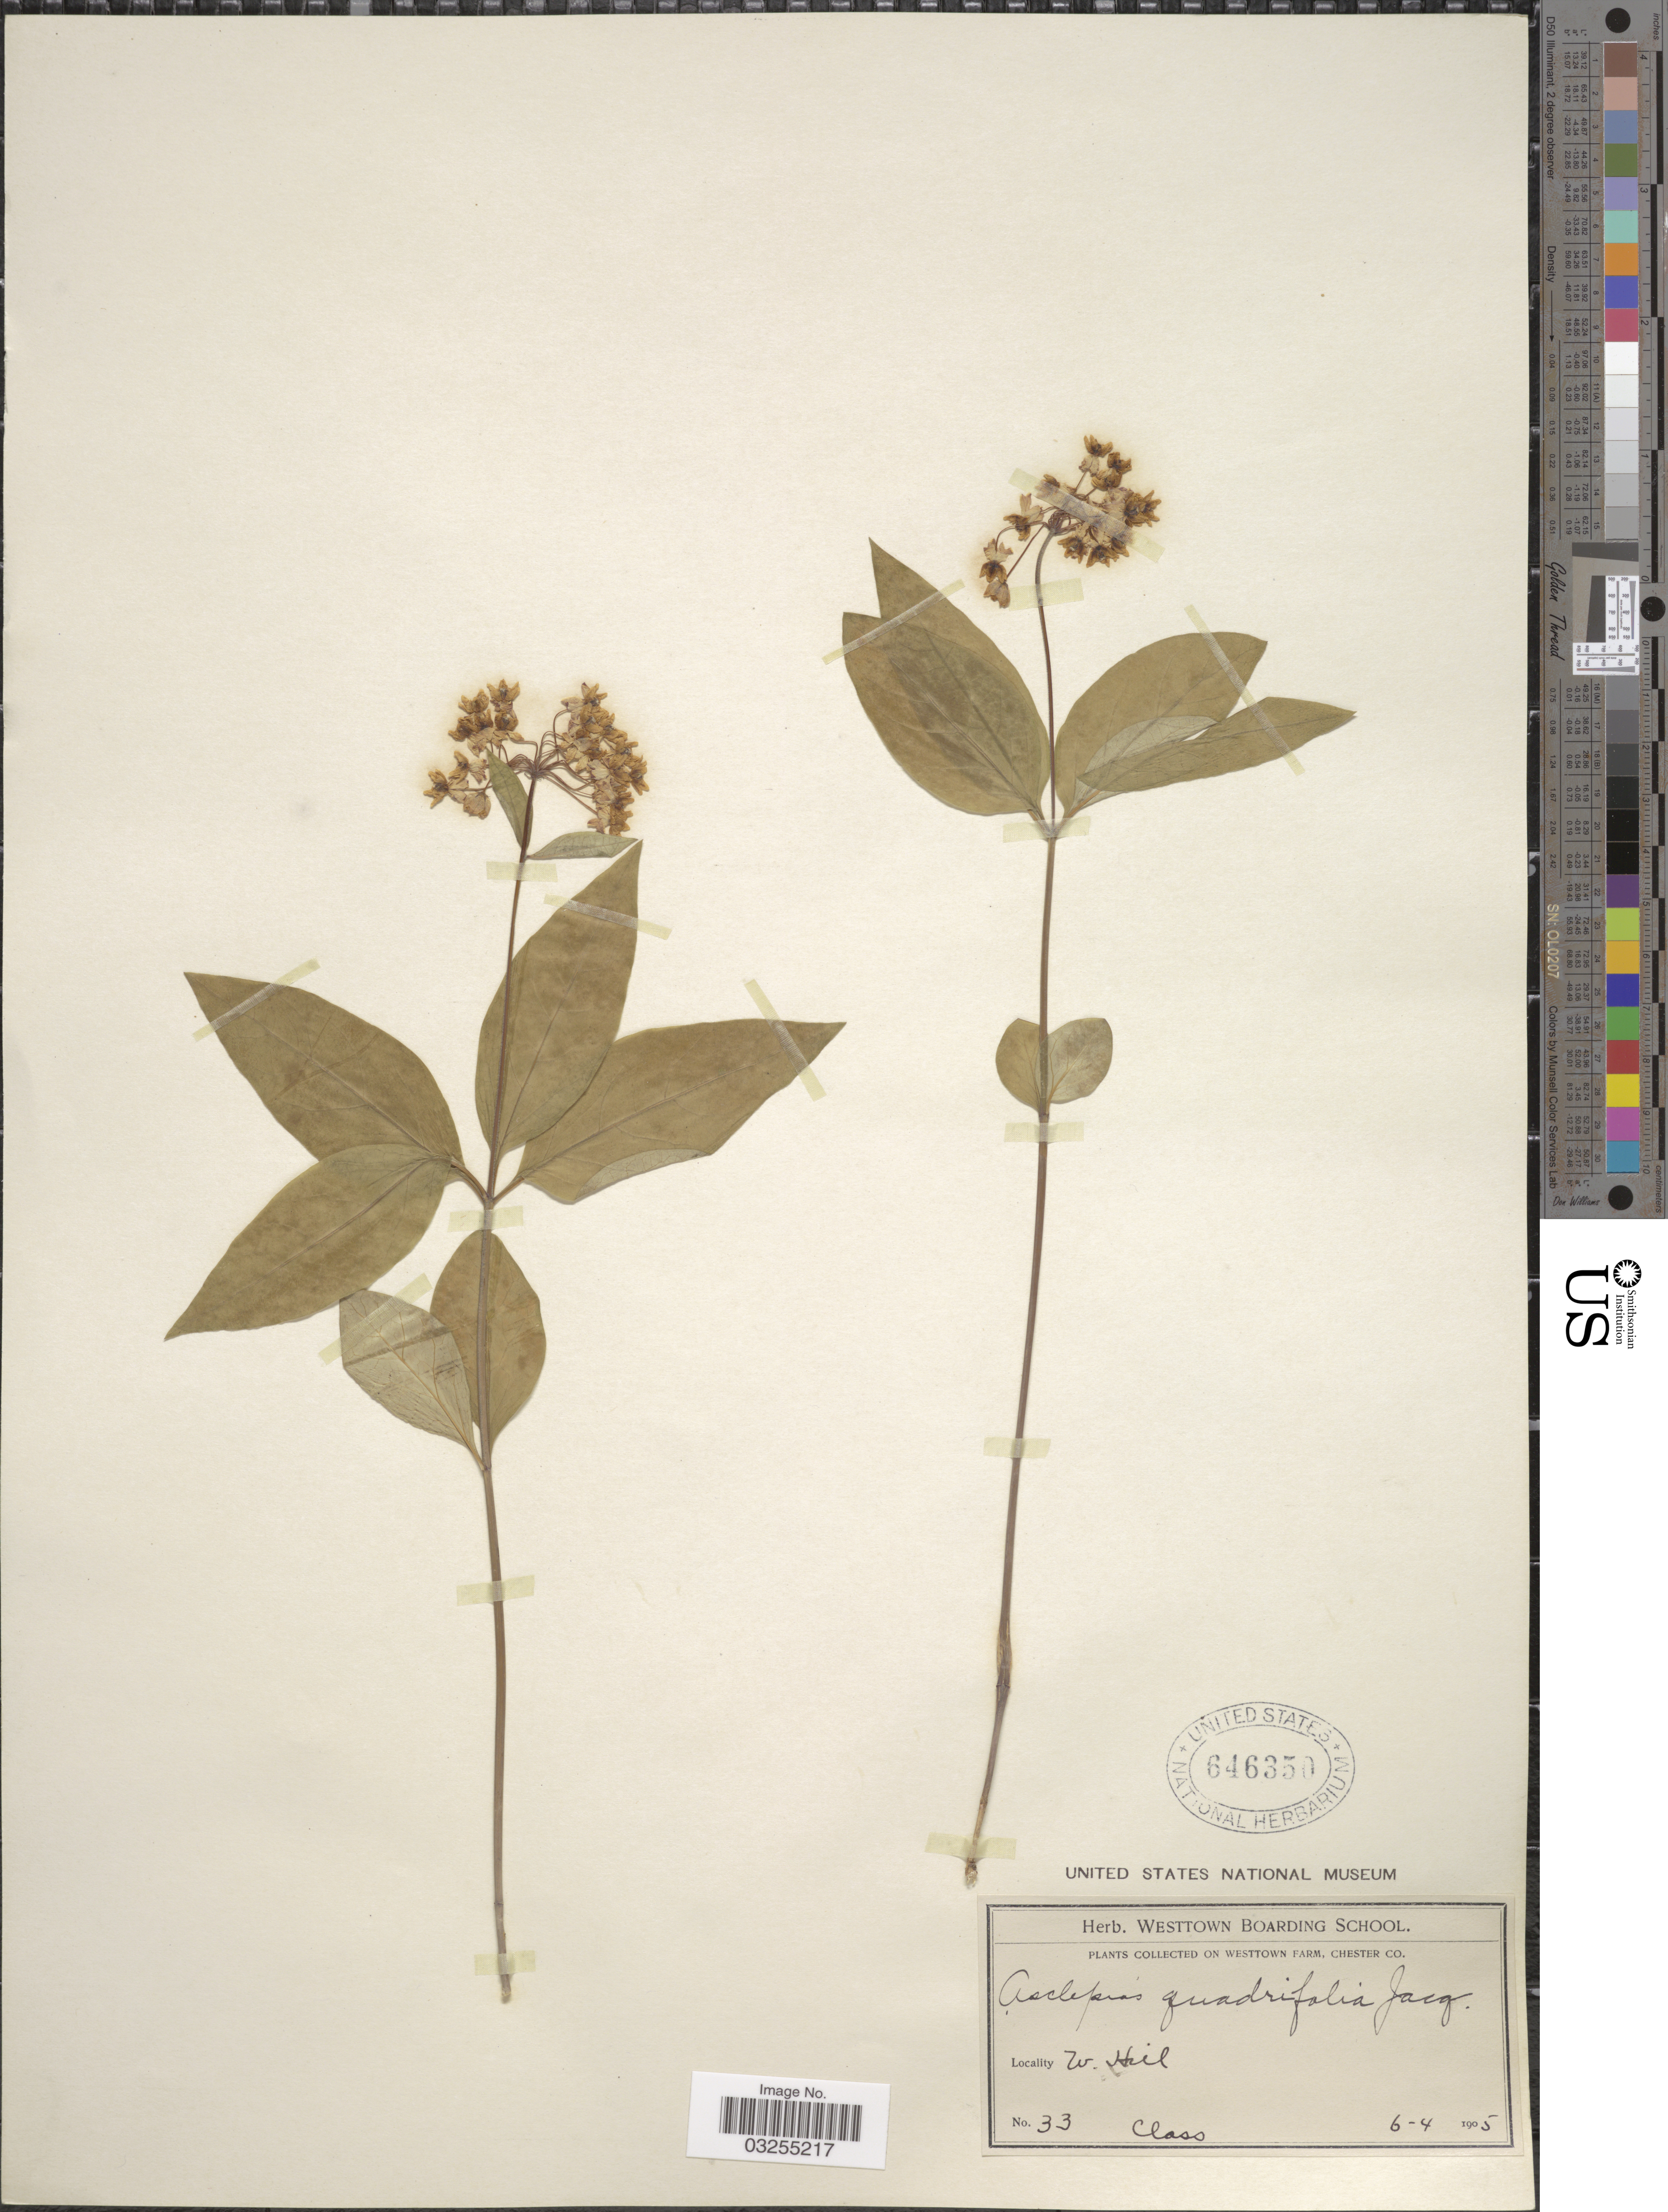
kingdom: Plantae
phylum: Tracheophyta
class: Magnoliopsida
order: Gentianales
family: Apocynaceae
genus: Asclepias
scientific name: Asclepias quadrifolia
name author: Jacq.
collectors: ex Herb. Westtown Boarding School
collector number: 33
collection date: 1905-04-06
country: United States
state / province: Pennsylvania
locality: Westtown Farm, Chester Co., W. Hill.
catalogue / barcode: US 646350